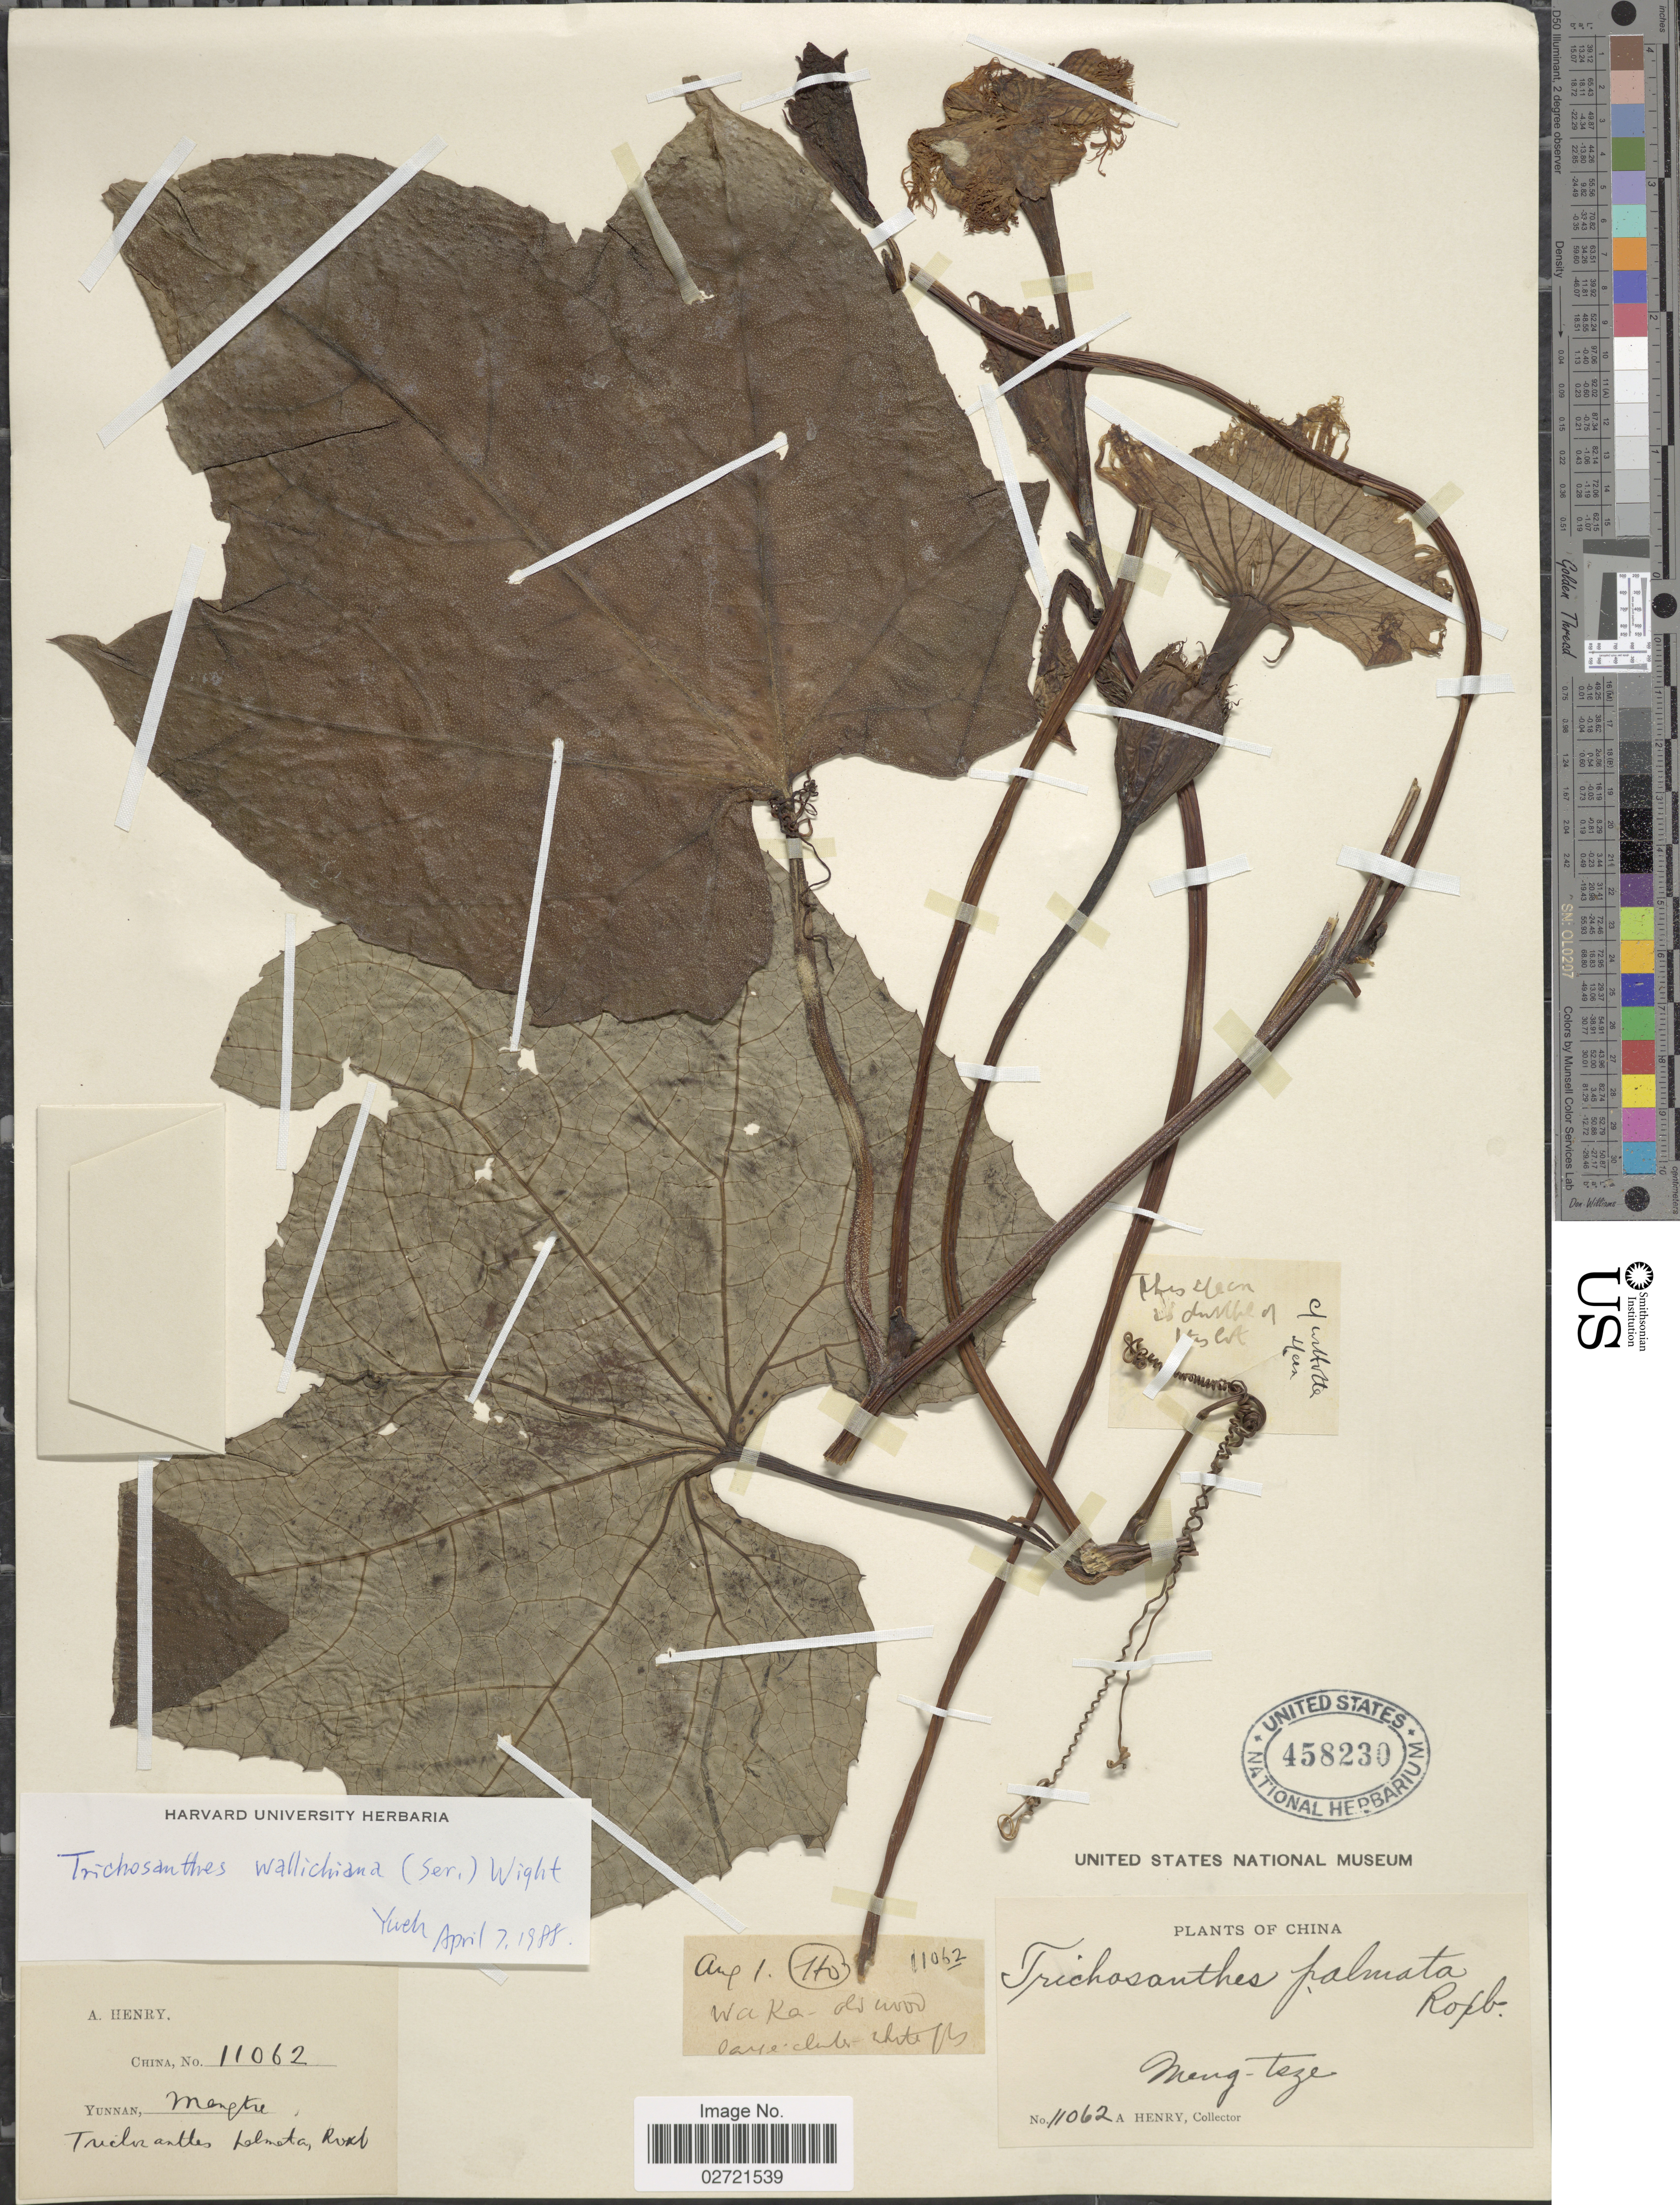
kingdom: Plantae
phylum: Tracheophyta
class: Magnoliopsida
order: Cucurbitales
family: Cucurbitaceae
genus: Trichosanthes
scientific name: Trichosanthes wallichiana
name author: (Ser.) Wight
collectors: A. Henry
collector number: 11062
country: China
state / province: Yunnan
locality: Yunnan, Mengtze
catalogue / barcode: US 458230